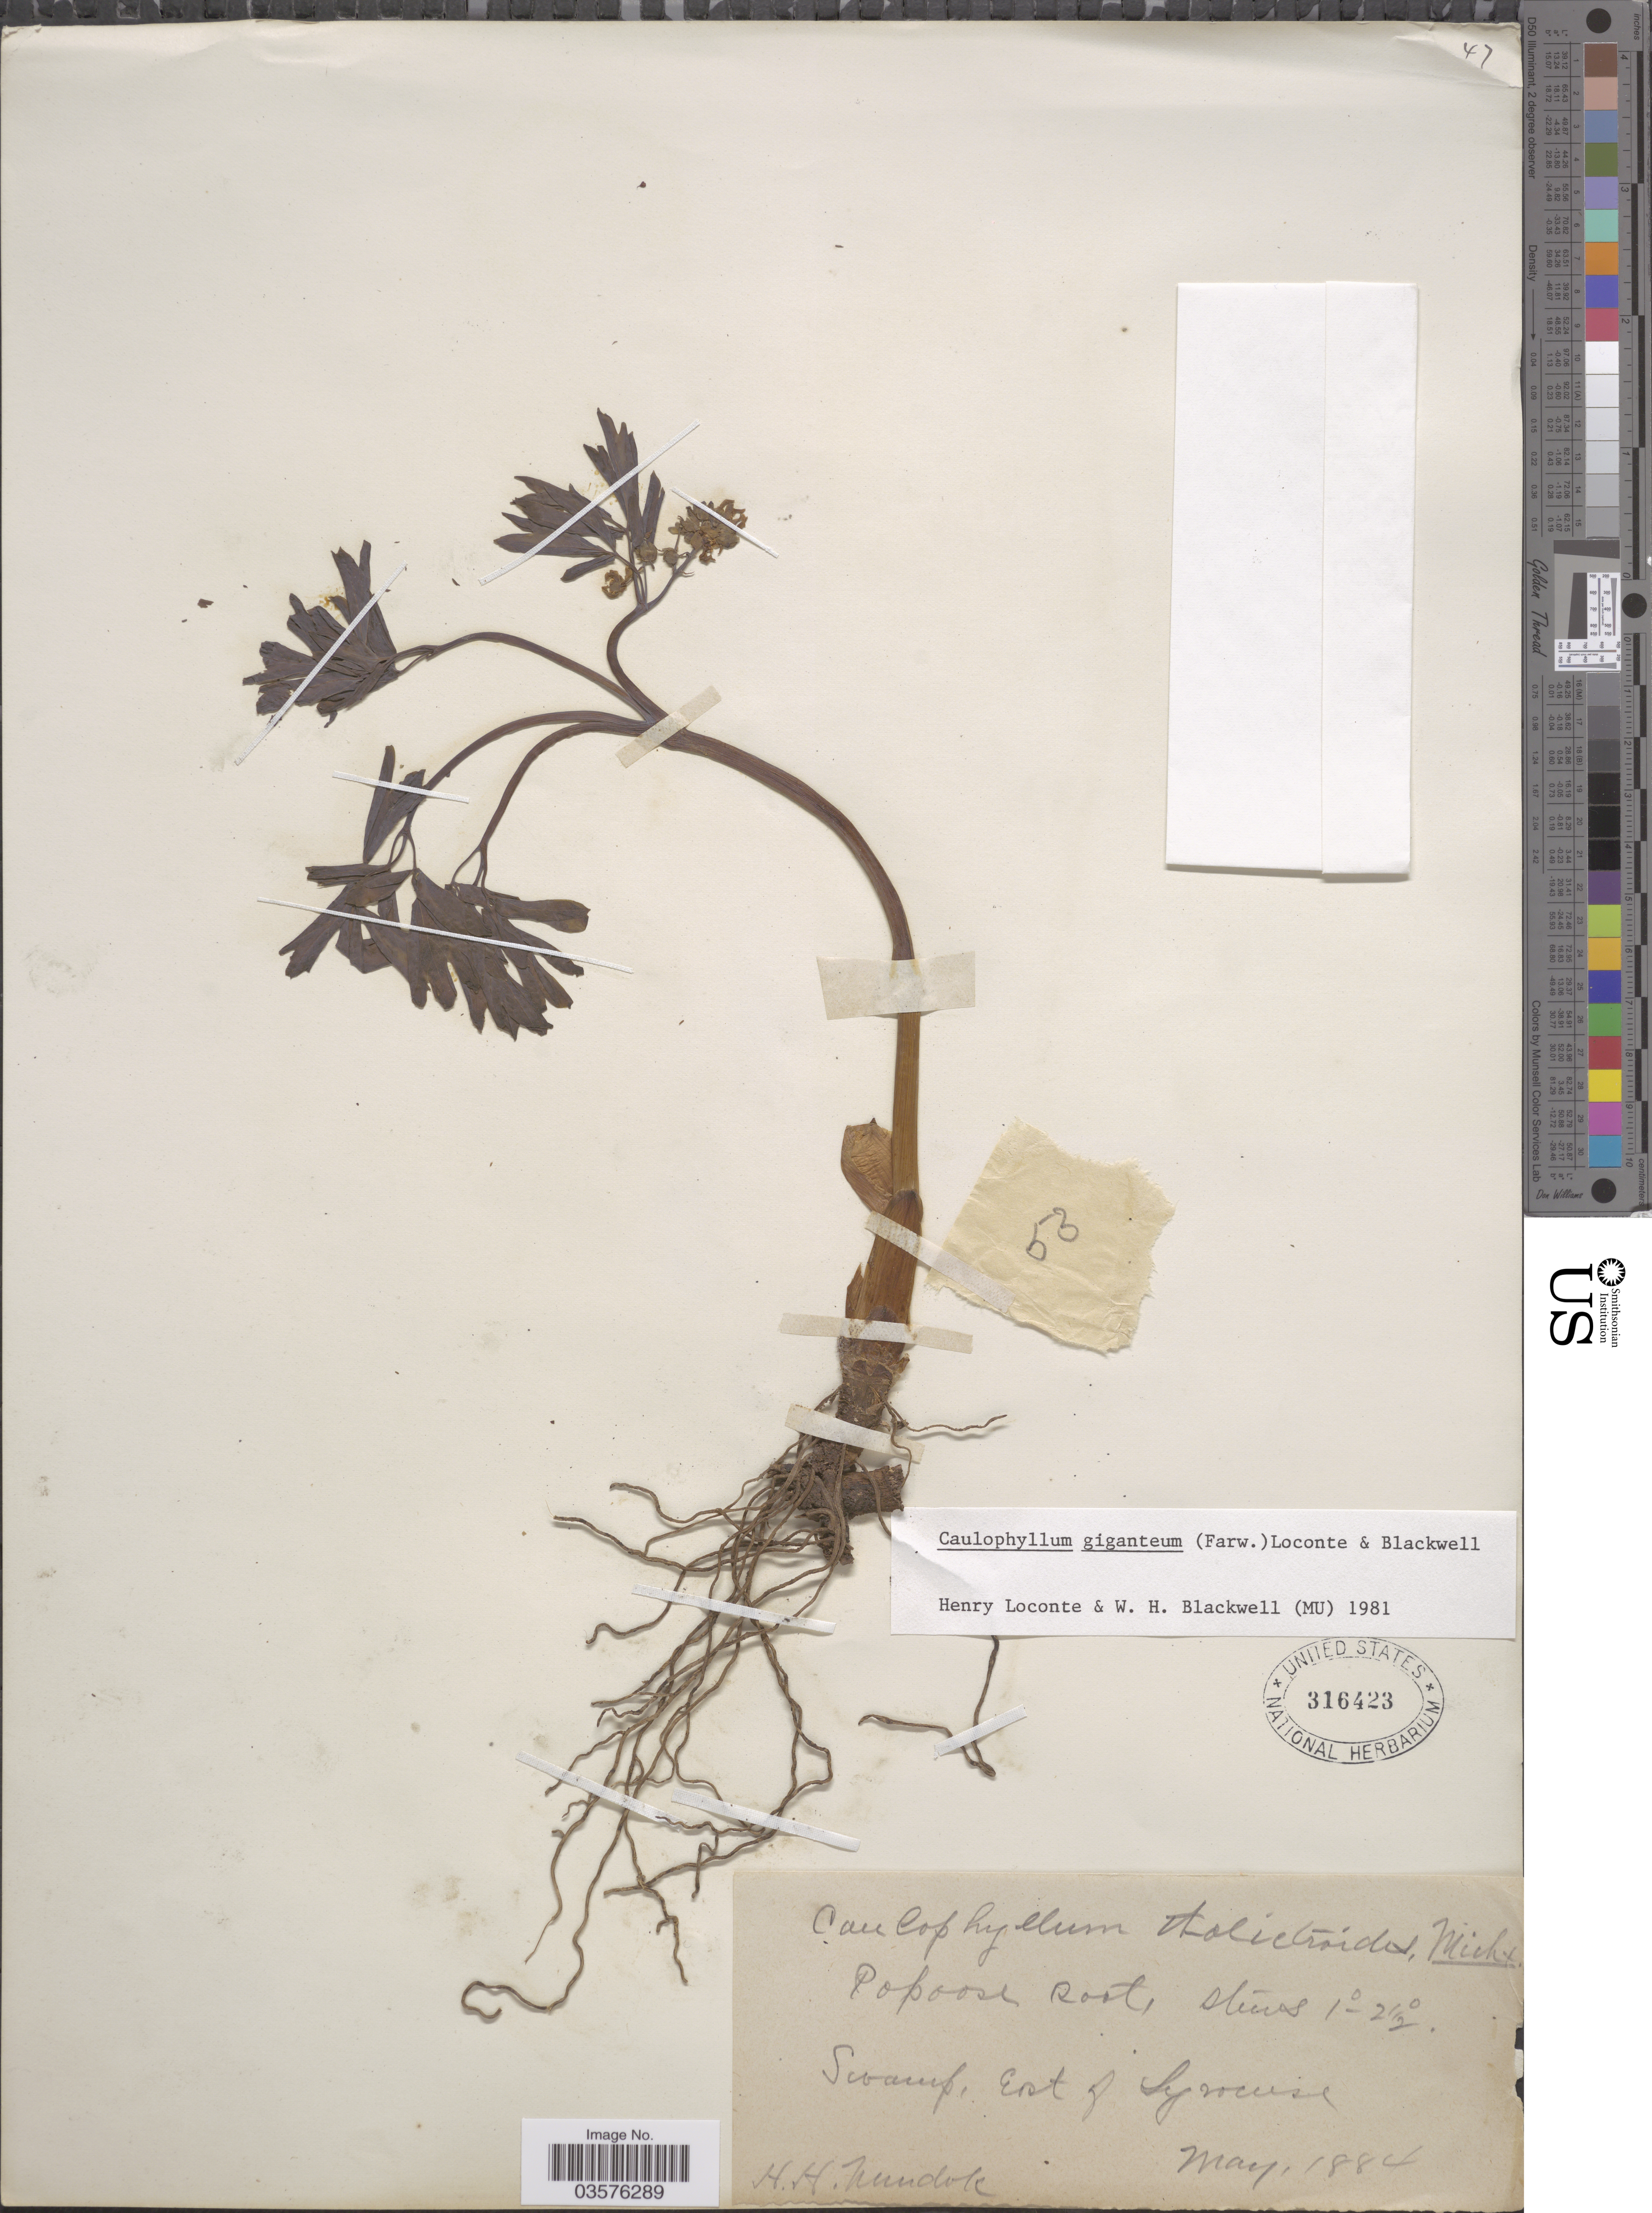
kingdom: Plantae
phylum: Tracheophyta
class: Magnoliopsida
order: Ranunculales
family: Berberidaceae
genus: Caulophyllum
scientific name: Caulophyllum giganteum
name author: (Farw.) Loconte & W.H. Blackw.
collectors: H. Nundole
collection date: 1884-05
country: United States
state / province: New York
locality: Swamp, east of Syracuse.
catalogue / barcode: US 316423